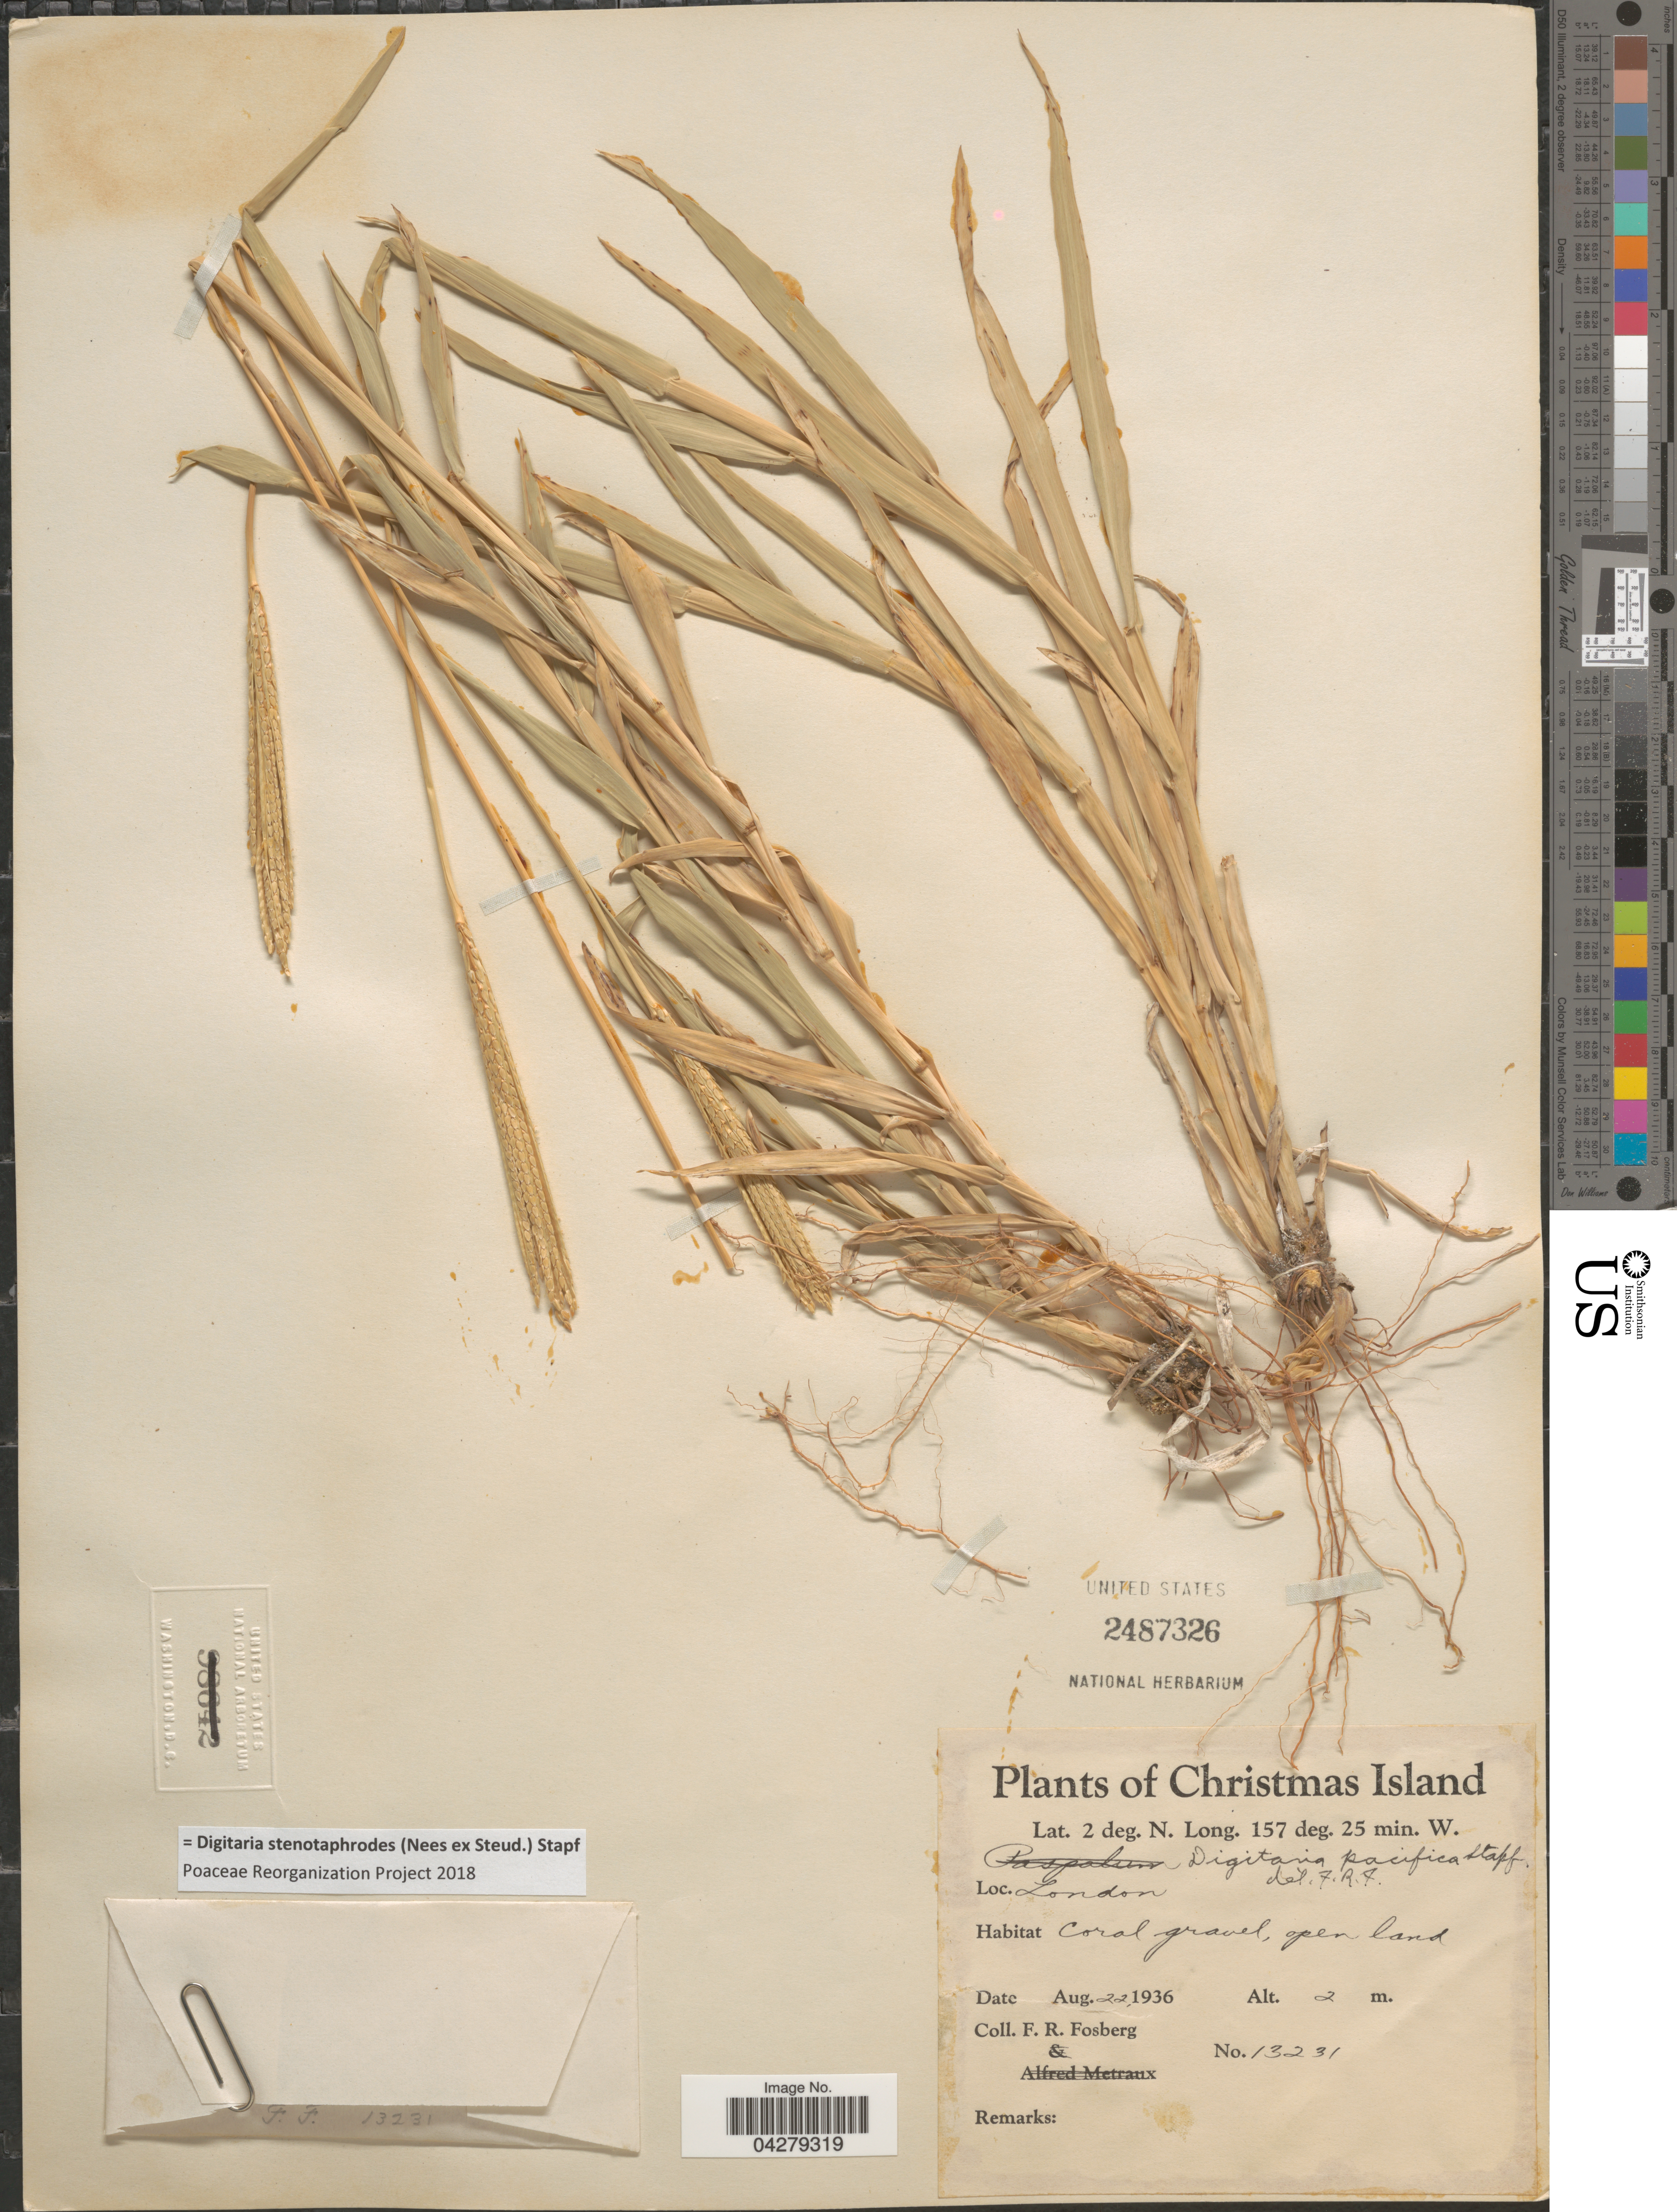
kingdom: Plantae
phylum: Tracheophyta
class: Liliopsida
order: Poales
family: Poaceae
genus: Digitaria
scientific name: Digitaria stenotaphrodes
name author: (Steud.) Stapf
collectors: F. R. Fosberg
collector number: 13231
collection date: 1936-08-22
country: Kiribati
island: Christmas Island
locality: Christmas Island. London.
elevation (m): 2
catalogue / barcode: US 2487326